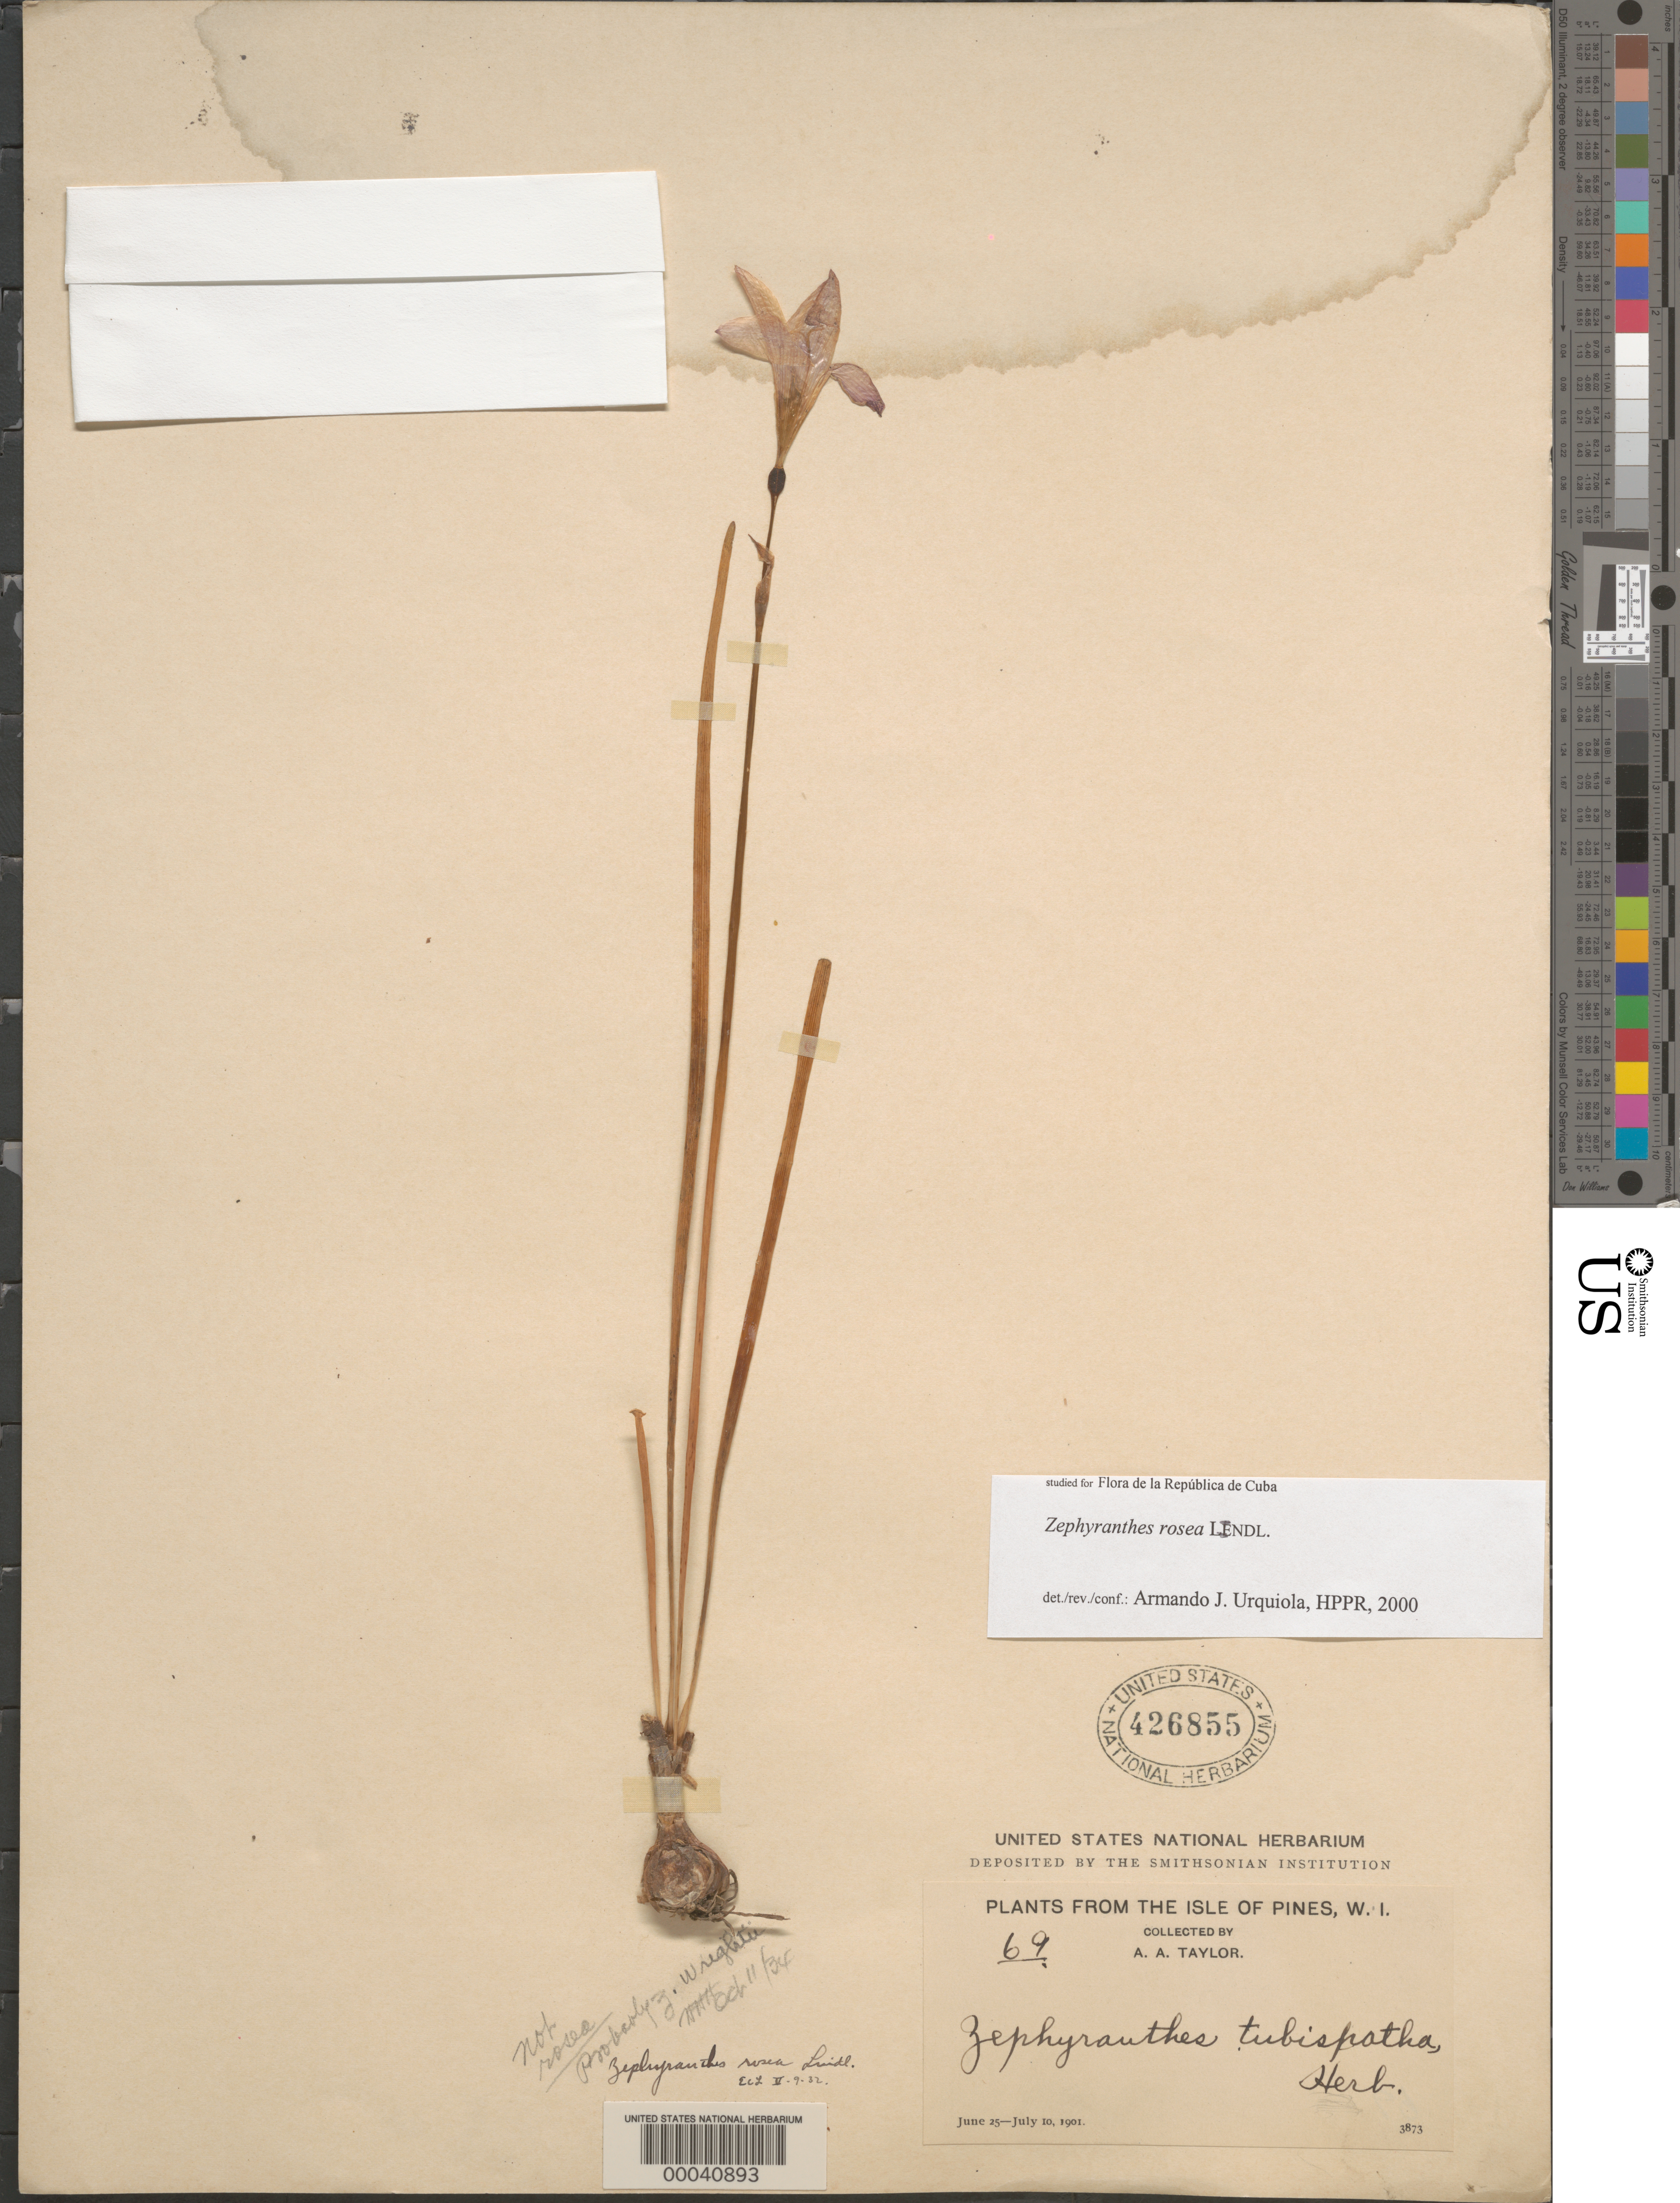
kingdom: Plantae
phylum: Tracheophyta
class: Liliopsida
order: Asparagales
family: Amaryllidaceae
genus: Zephyranthes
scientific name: Zephyranthes tubispatha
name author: (L'Hér.) Hub.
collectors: A. A. Taylor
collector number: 69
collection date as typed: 25 Jun 1901 to 10 Jul 1901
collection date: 1901-06-25/1901-07-10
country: Cuba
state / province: Isla de La Juventud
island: Isla de La Juventud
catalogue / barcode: US 426855